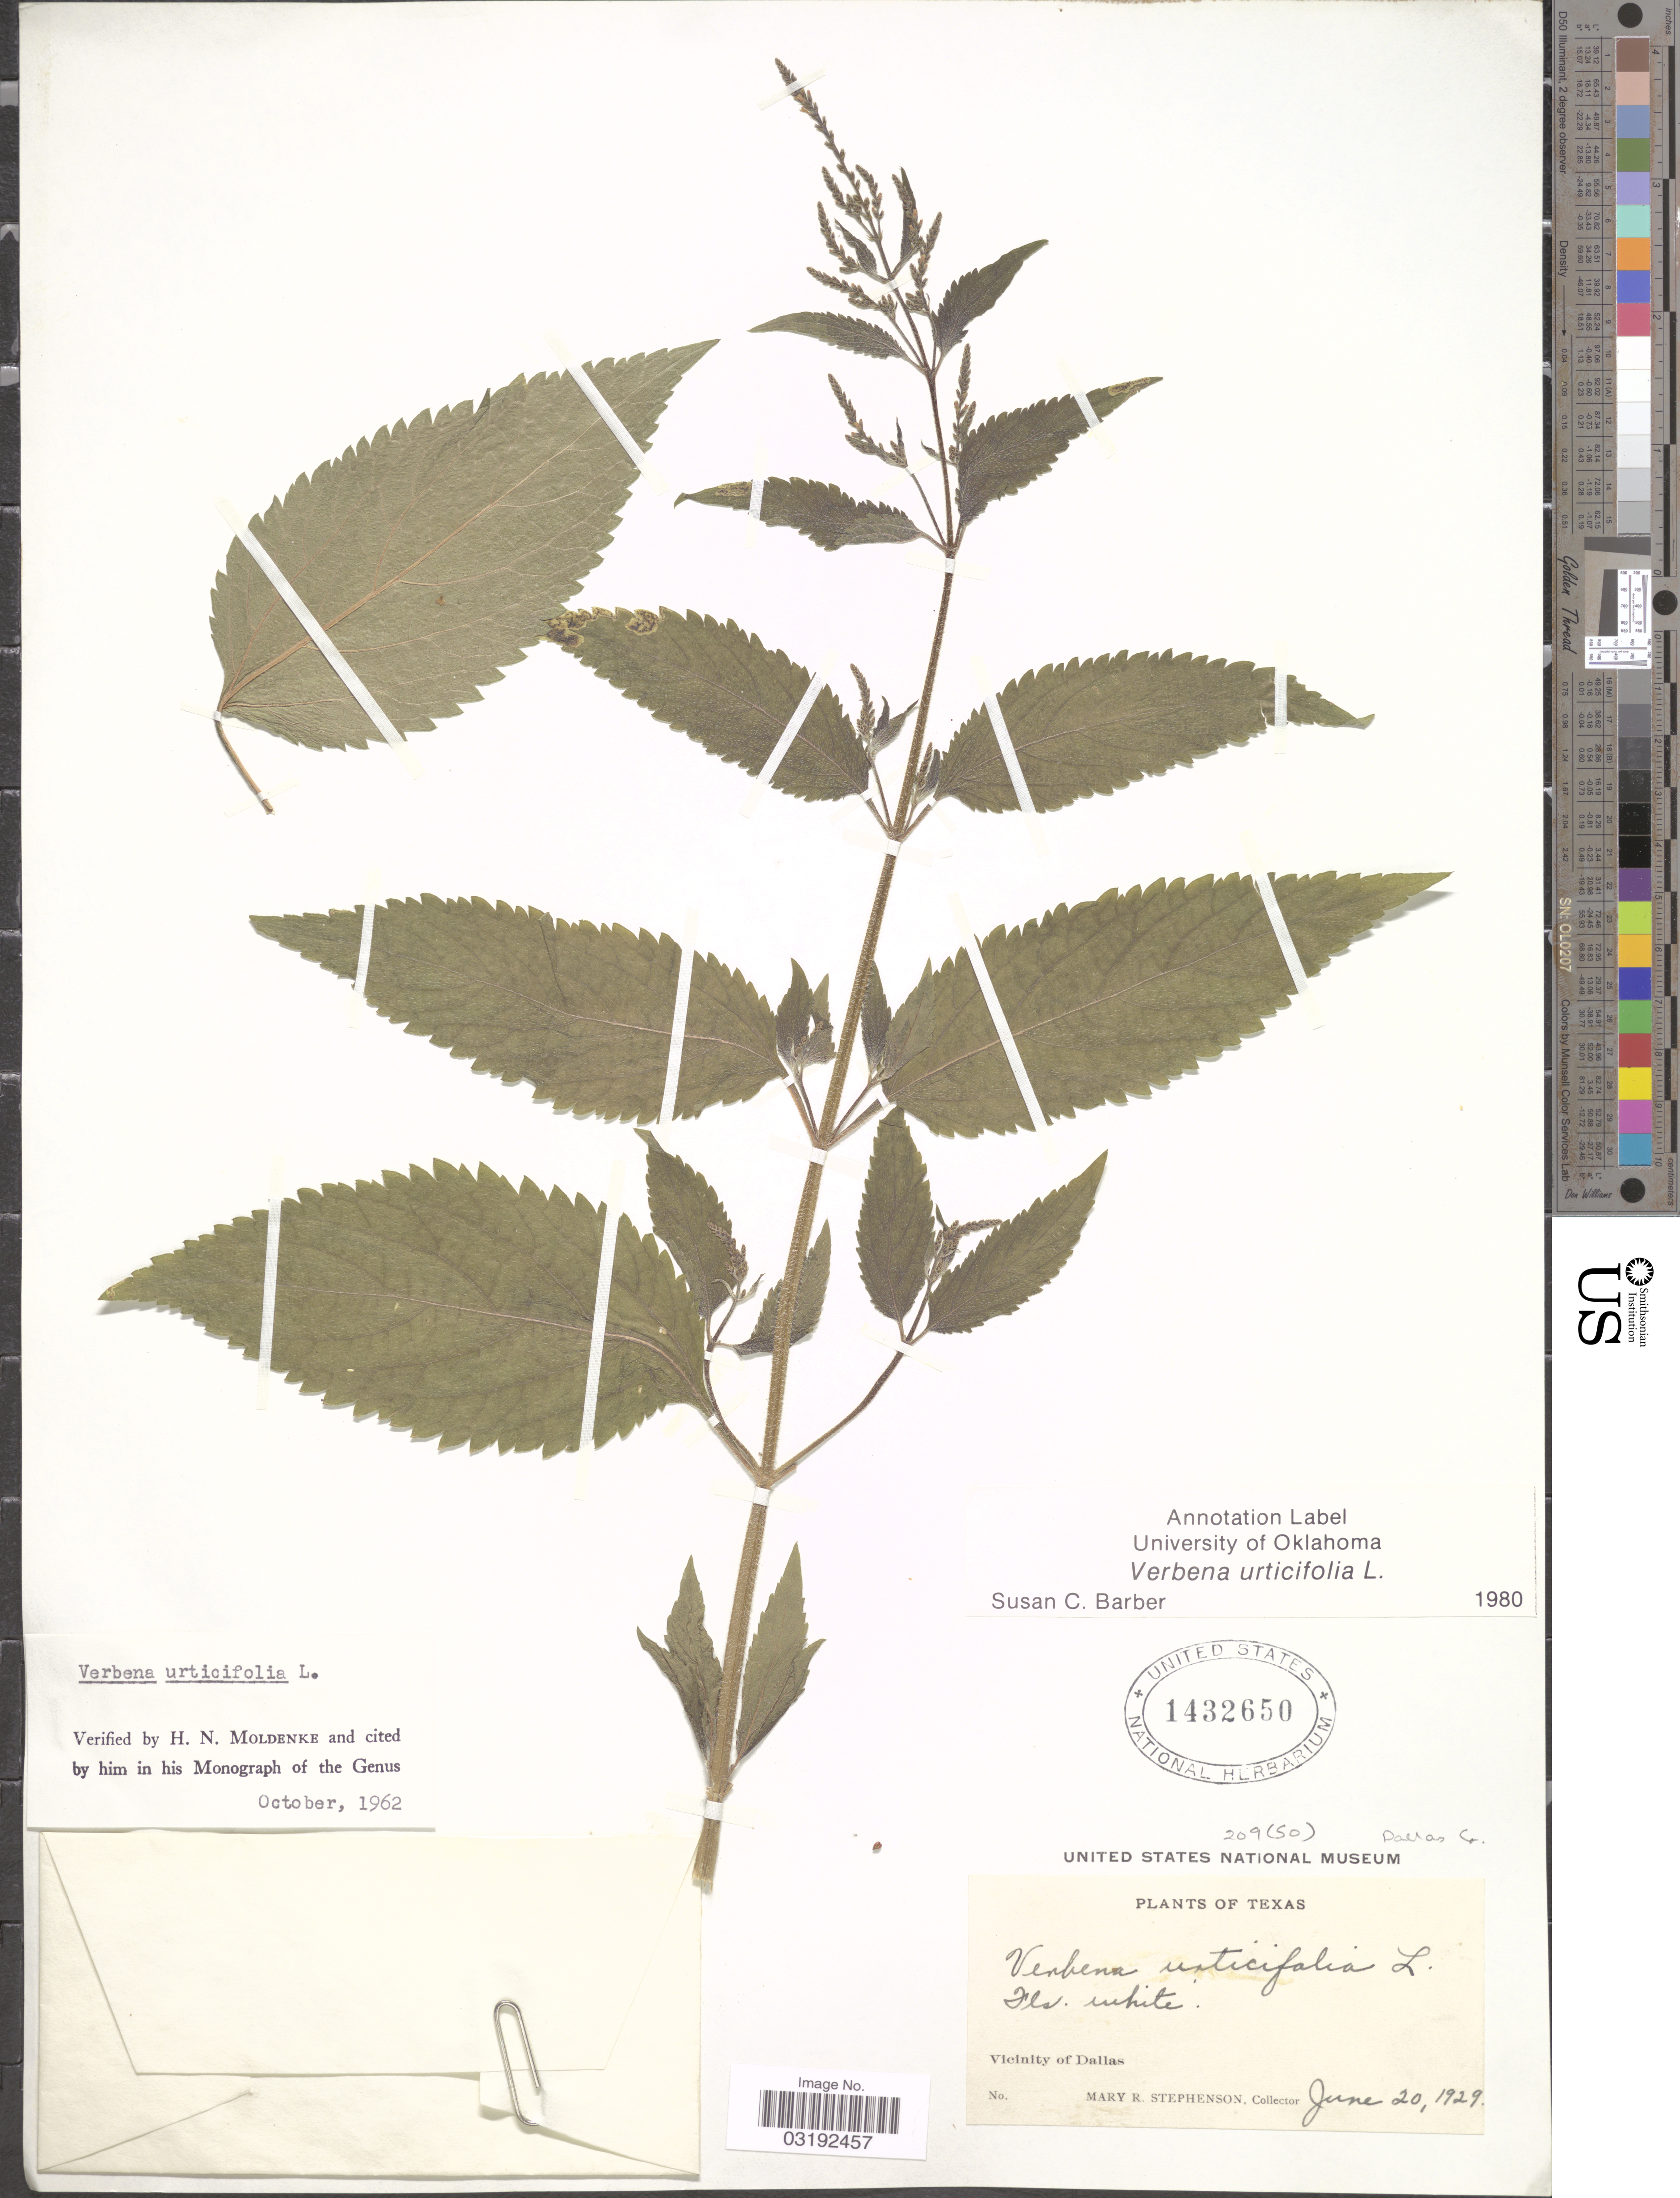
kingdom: Plantae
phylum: Tracheophyta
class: Magnoliopsida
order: Lamiales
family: Verbenaceae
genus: Verbena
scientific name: Verbena urticifolia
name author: L.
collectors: M. Stephenson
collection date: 1929-06-20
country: United States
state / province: Texas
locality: Vicinity of Dallas, Dallas Co.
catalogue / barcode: US 1432650